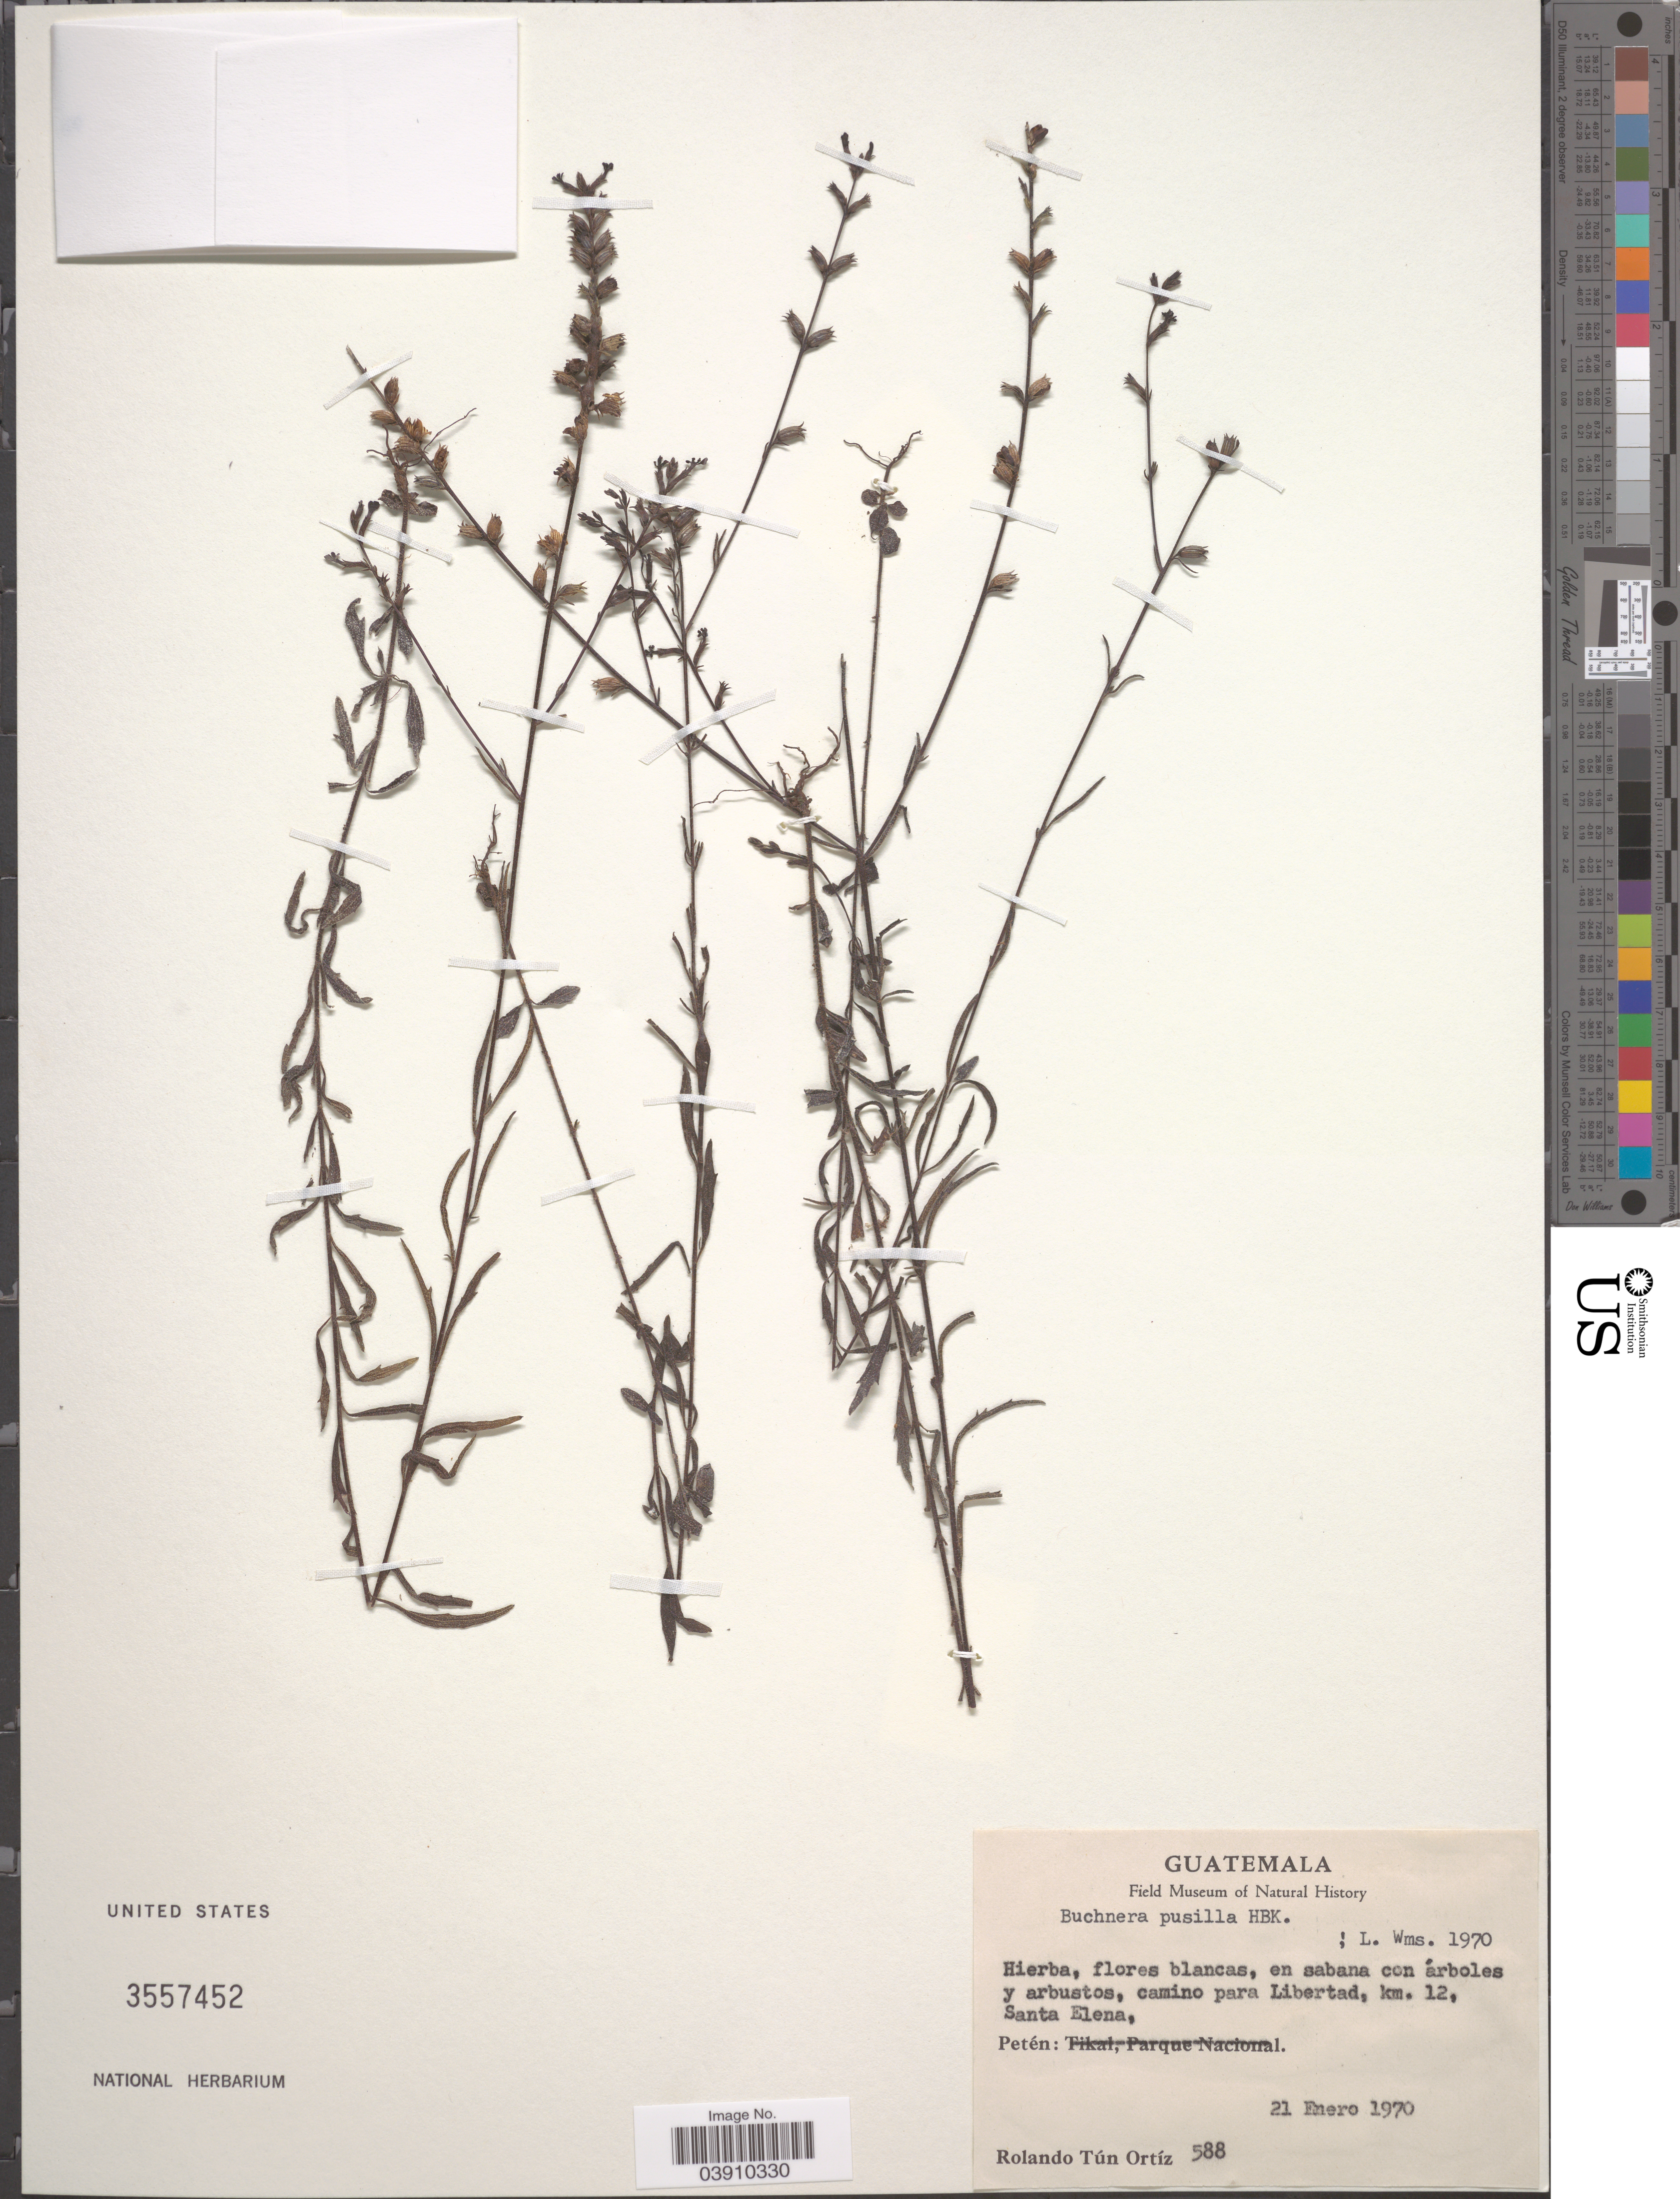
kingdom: Plantae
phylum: Tracheophyta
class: Magnoliopsida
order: Lamiales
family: Orobanchaceae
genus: Buchnera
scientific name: Buchnera pusilla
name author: Kunth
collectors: R. Tún Ortíz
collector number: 588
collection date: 1970-01-21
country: Guatemala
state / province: El Peten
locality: Camino para Libertad, km. 12, Santa Elena.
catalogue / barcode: US 3557452